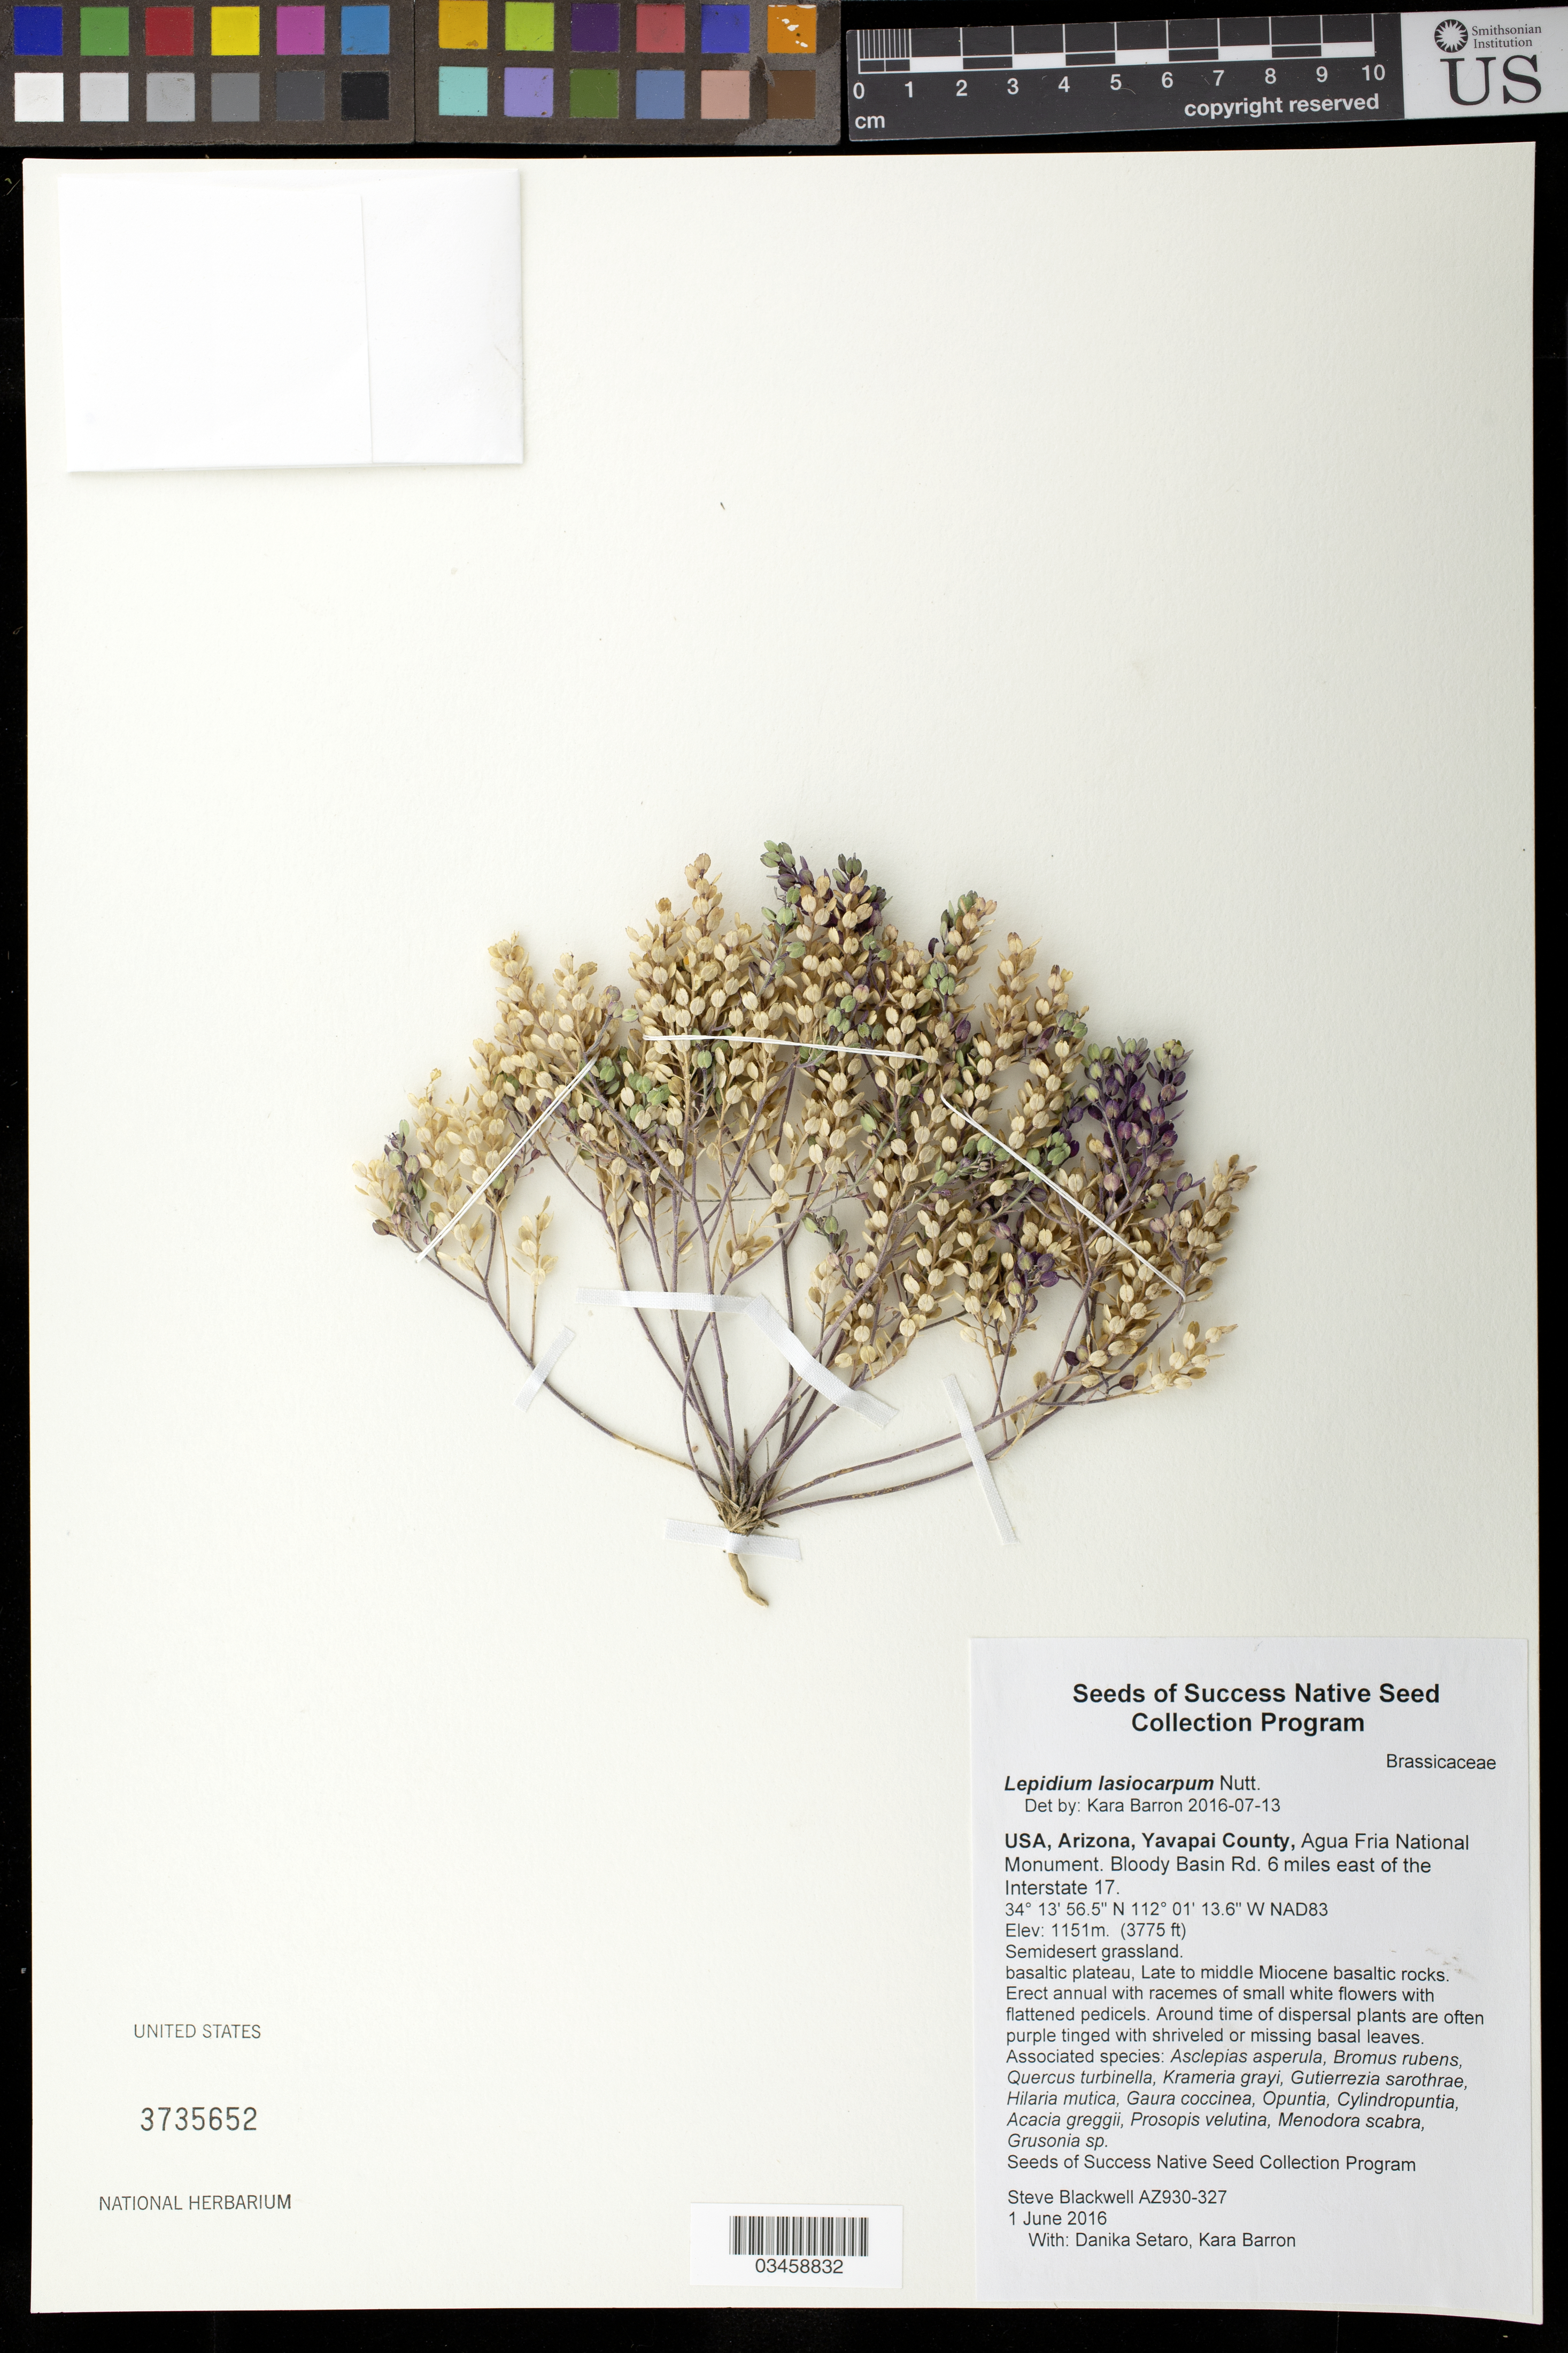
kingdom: Plantae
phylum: Tracheophyta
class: Magnoliopsida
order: Brassicales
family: Brassicaceae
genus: Lepidium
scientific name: Lepidium lasiocarpum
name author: Nutt.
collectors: S. Blackwell, D. Setaro & K. Barron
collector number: AZ930-327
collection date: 2016-06-01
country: United States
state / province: Arizona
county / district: Yavapai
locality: Agua Fria National Monument, Bloody Basin Rd., 6 mi. E of the Interstate 17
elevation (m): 1151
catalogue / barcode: US 3735652